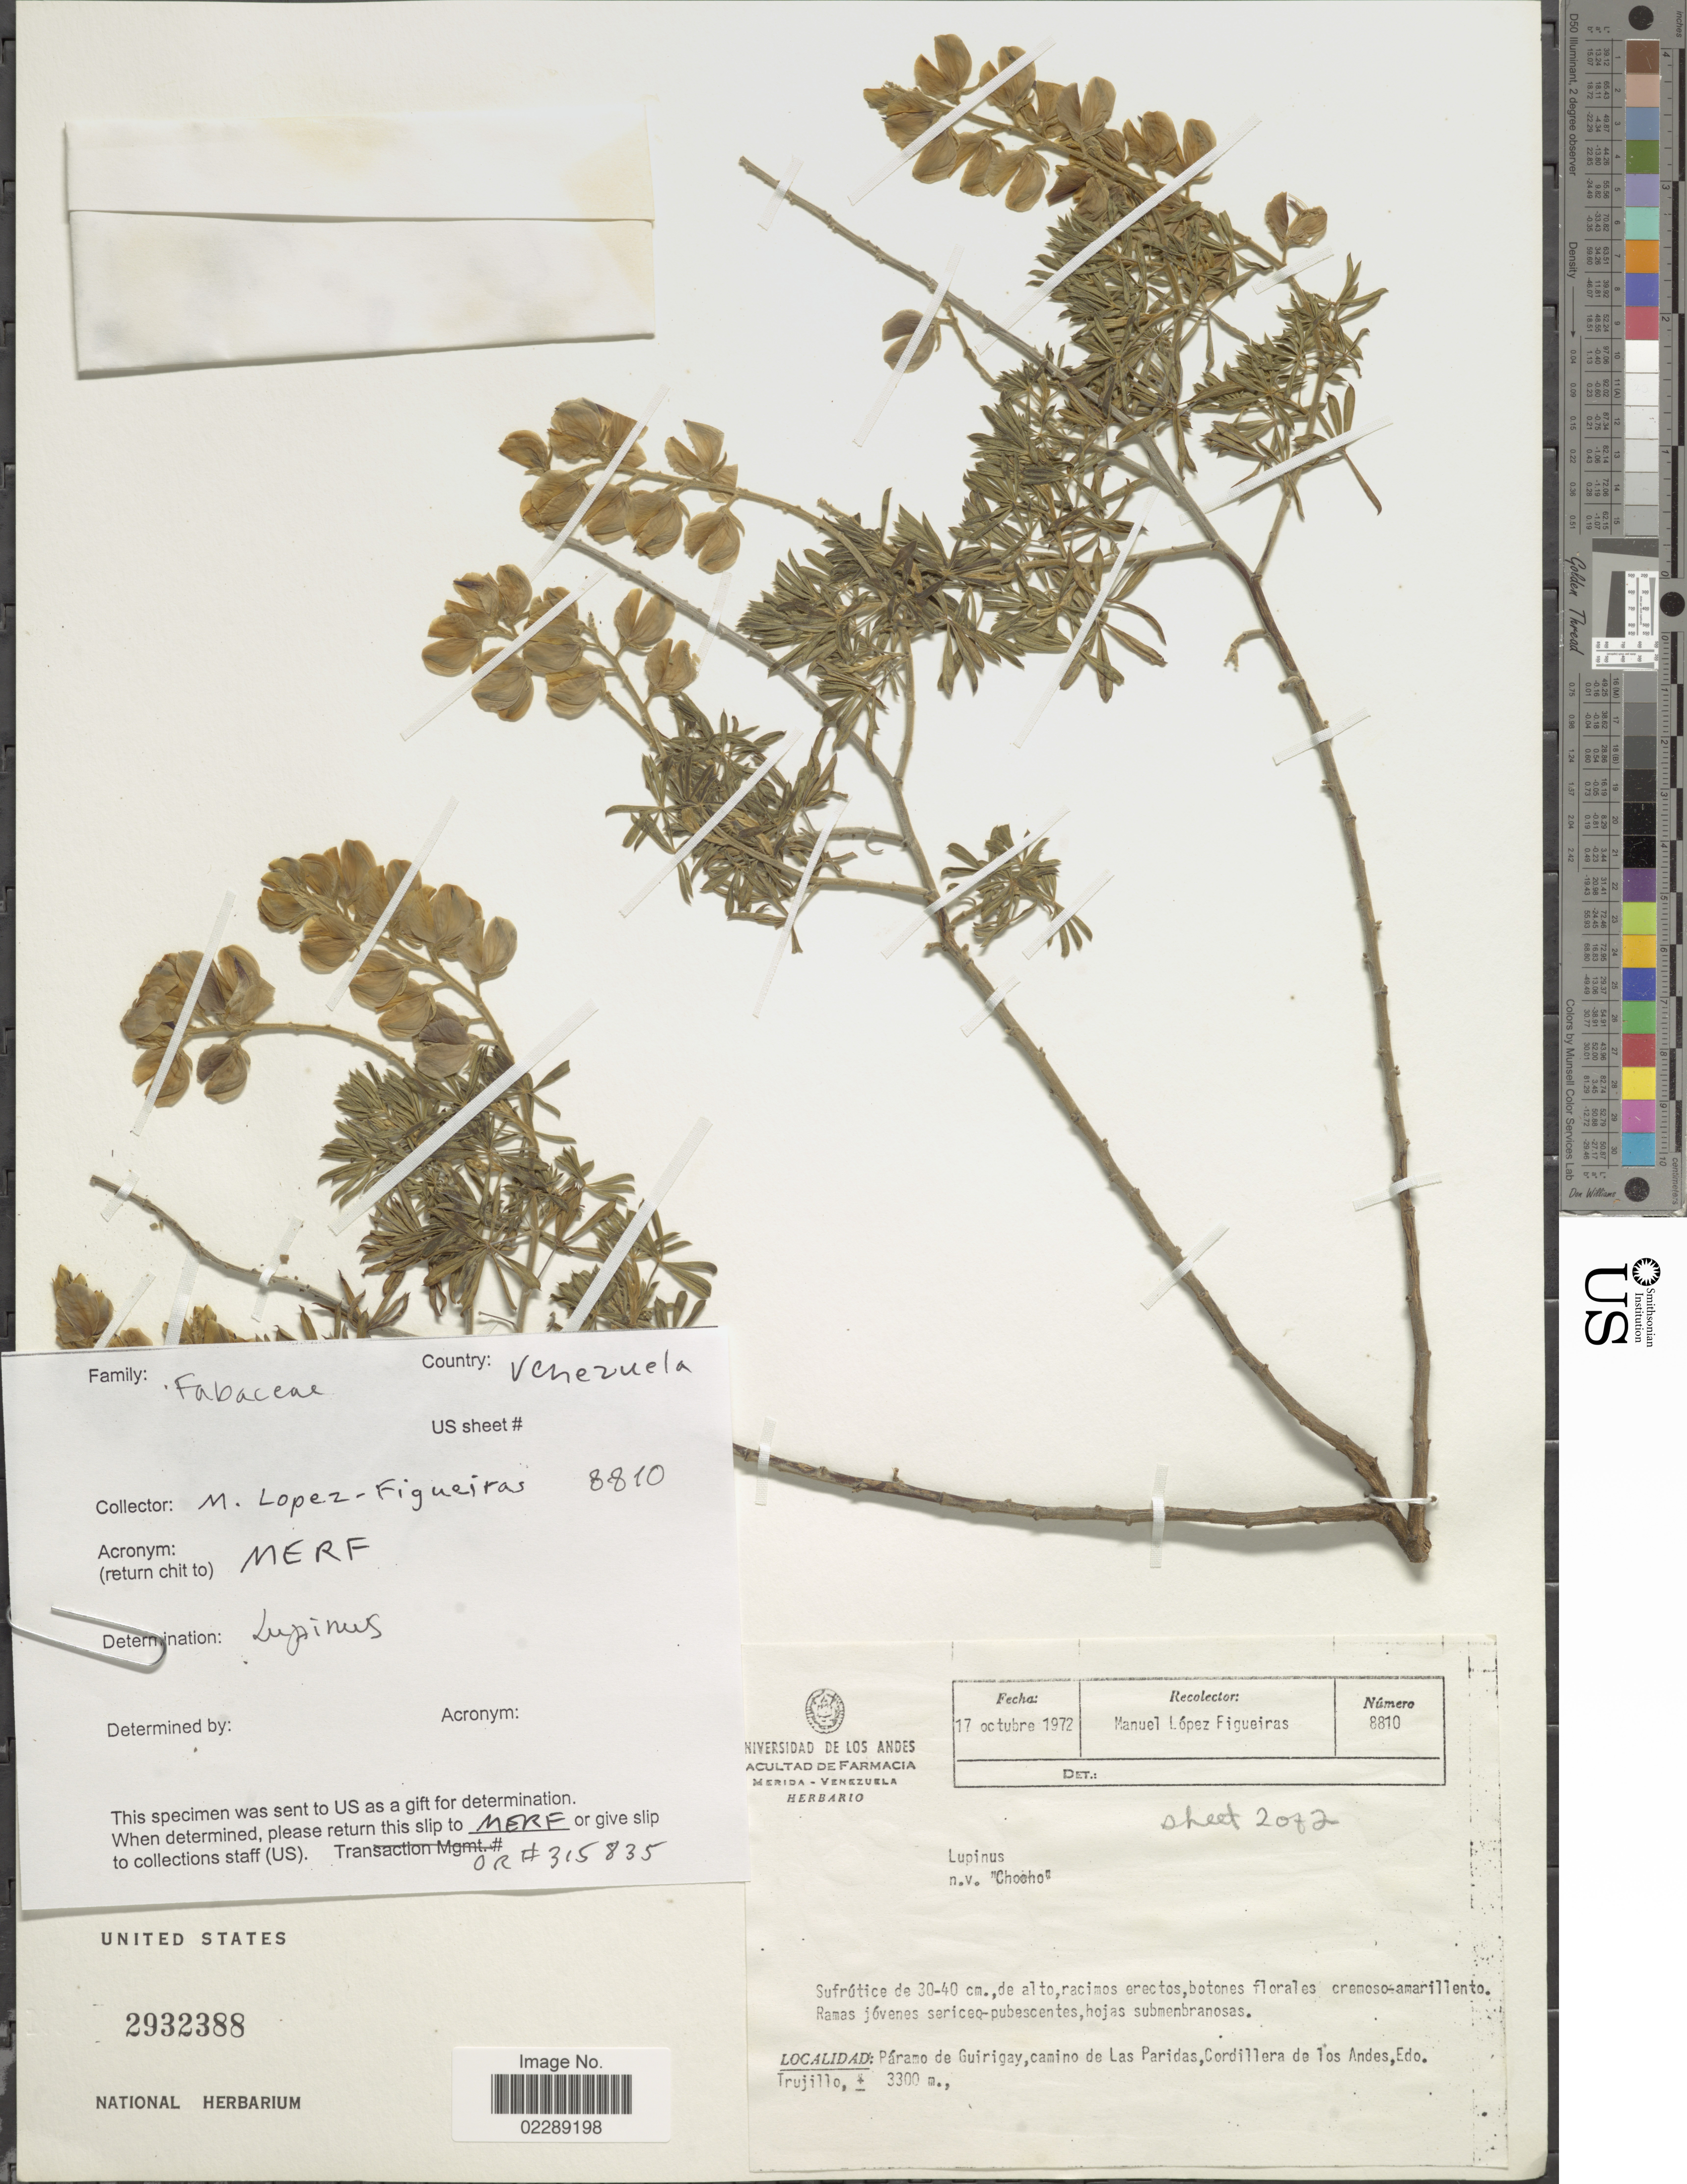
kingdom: Plantae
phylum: Tracheophyta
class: Magnoliopsida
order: Fabales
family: Fabaceae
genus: Lupinus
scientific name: Lupinus sp.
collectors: M. López Figueiras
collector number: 8810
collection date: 1972-10-17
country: Venezuela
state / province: Trujillo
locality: Páramo de Guingay, camino de las Paridas, Cordillera de los Andes, Edo. Trujillo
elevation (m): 3300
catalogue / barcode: US 2932388